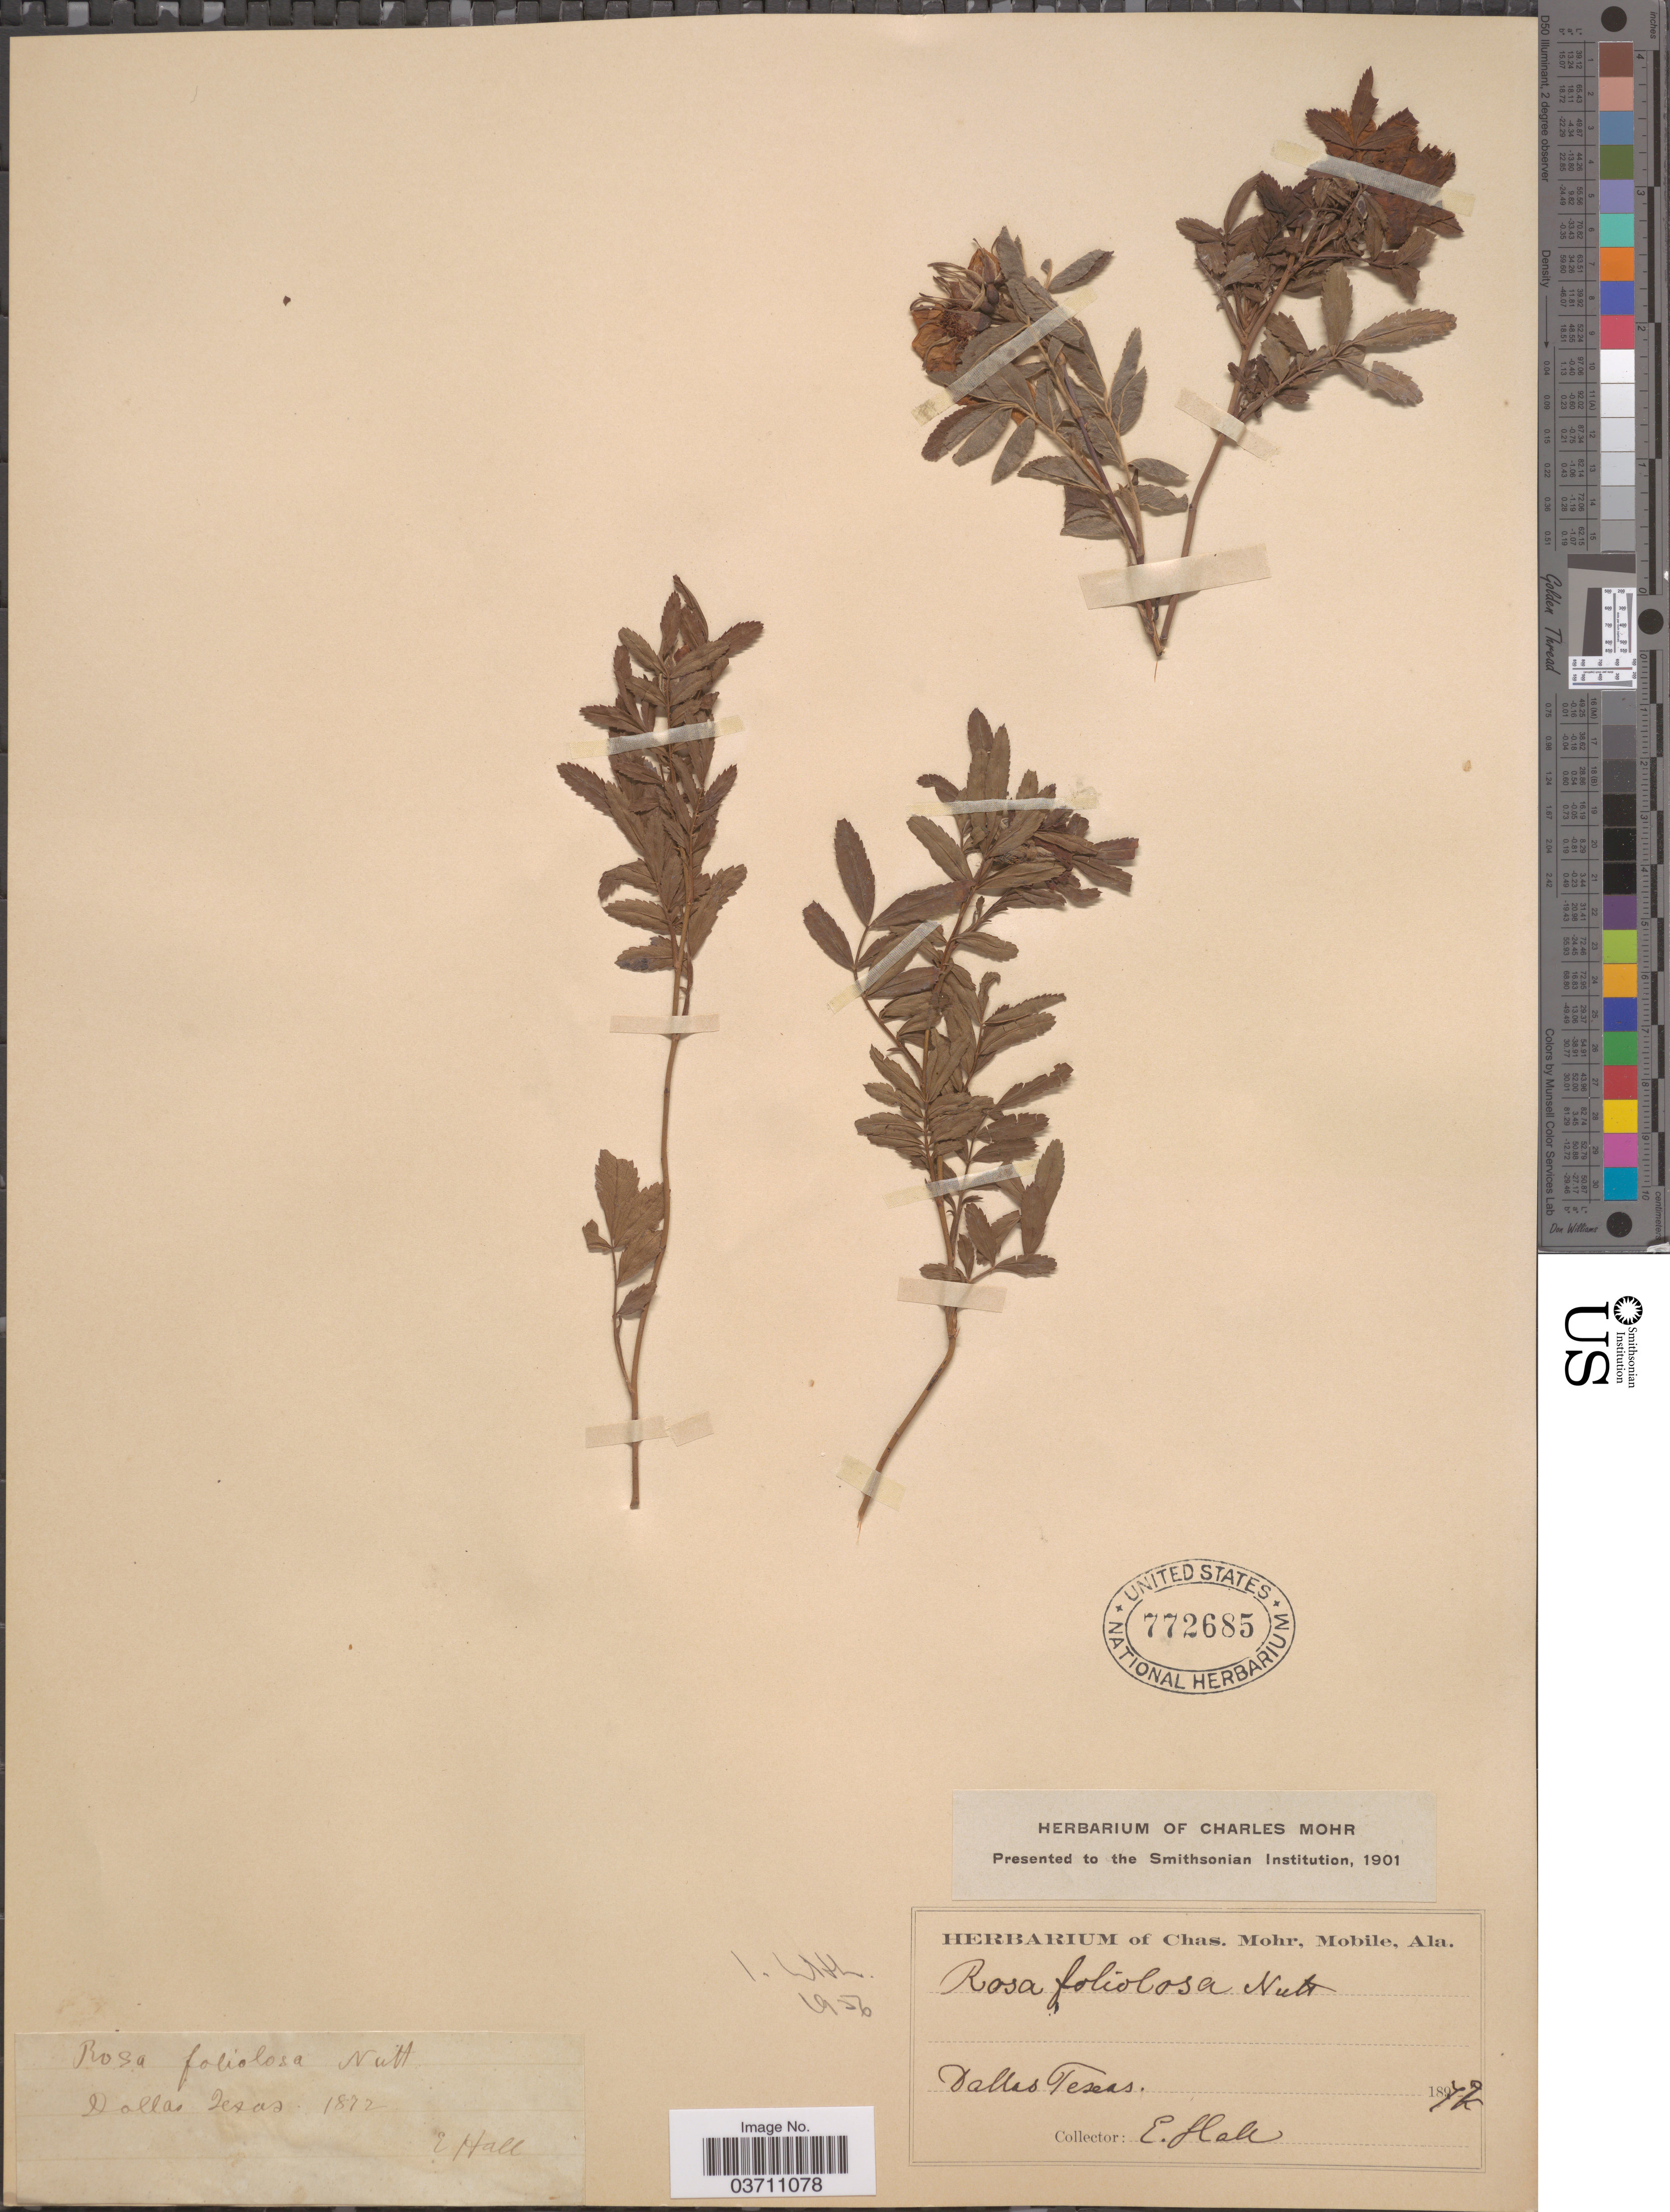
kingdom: Plantae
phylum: Tracheophyta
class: Magnoliopsida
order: Rosales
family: Rosaceae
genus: Rosa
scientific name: Rosa foliolosa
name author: Nutt.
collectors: E. Hall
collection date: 1872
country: United States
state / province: Texas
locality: Dallas.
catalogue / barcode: US 772685